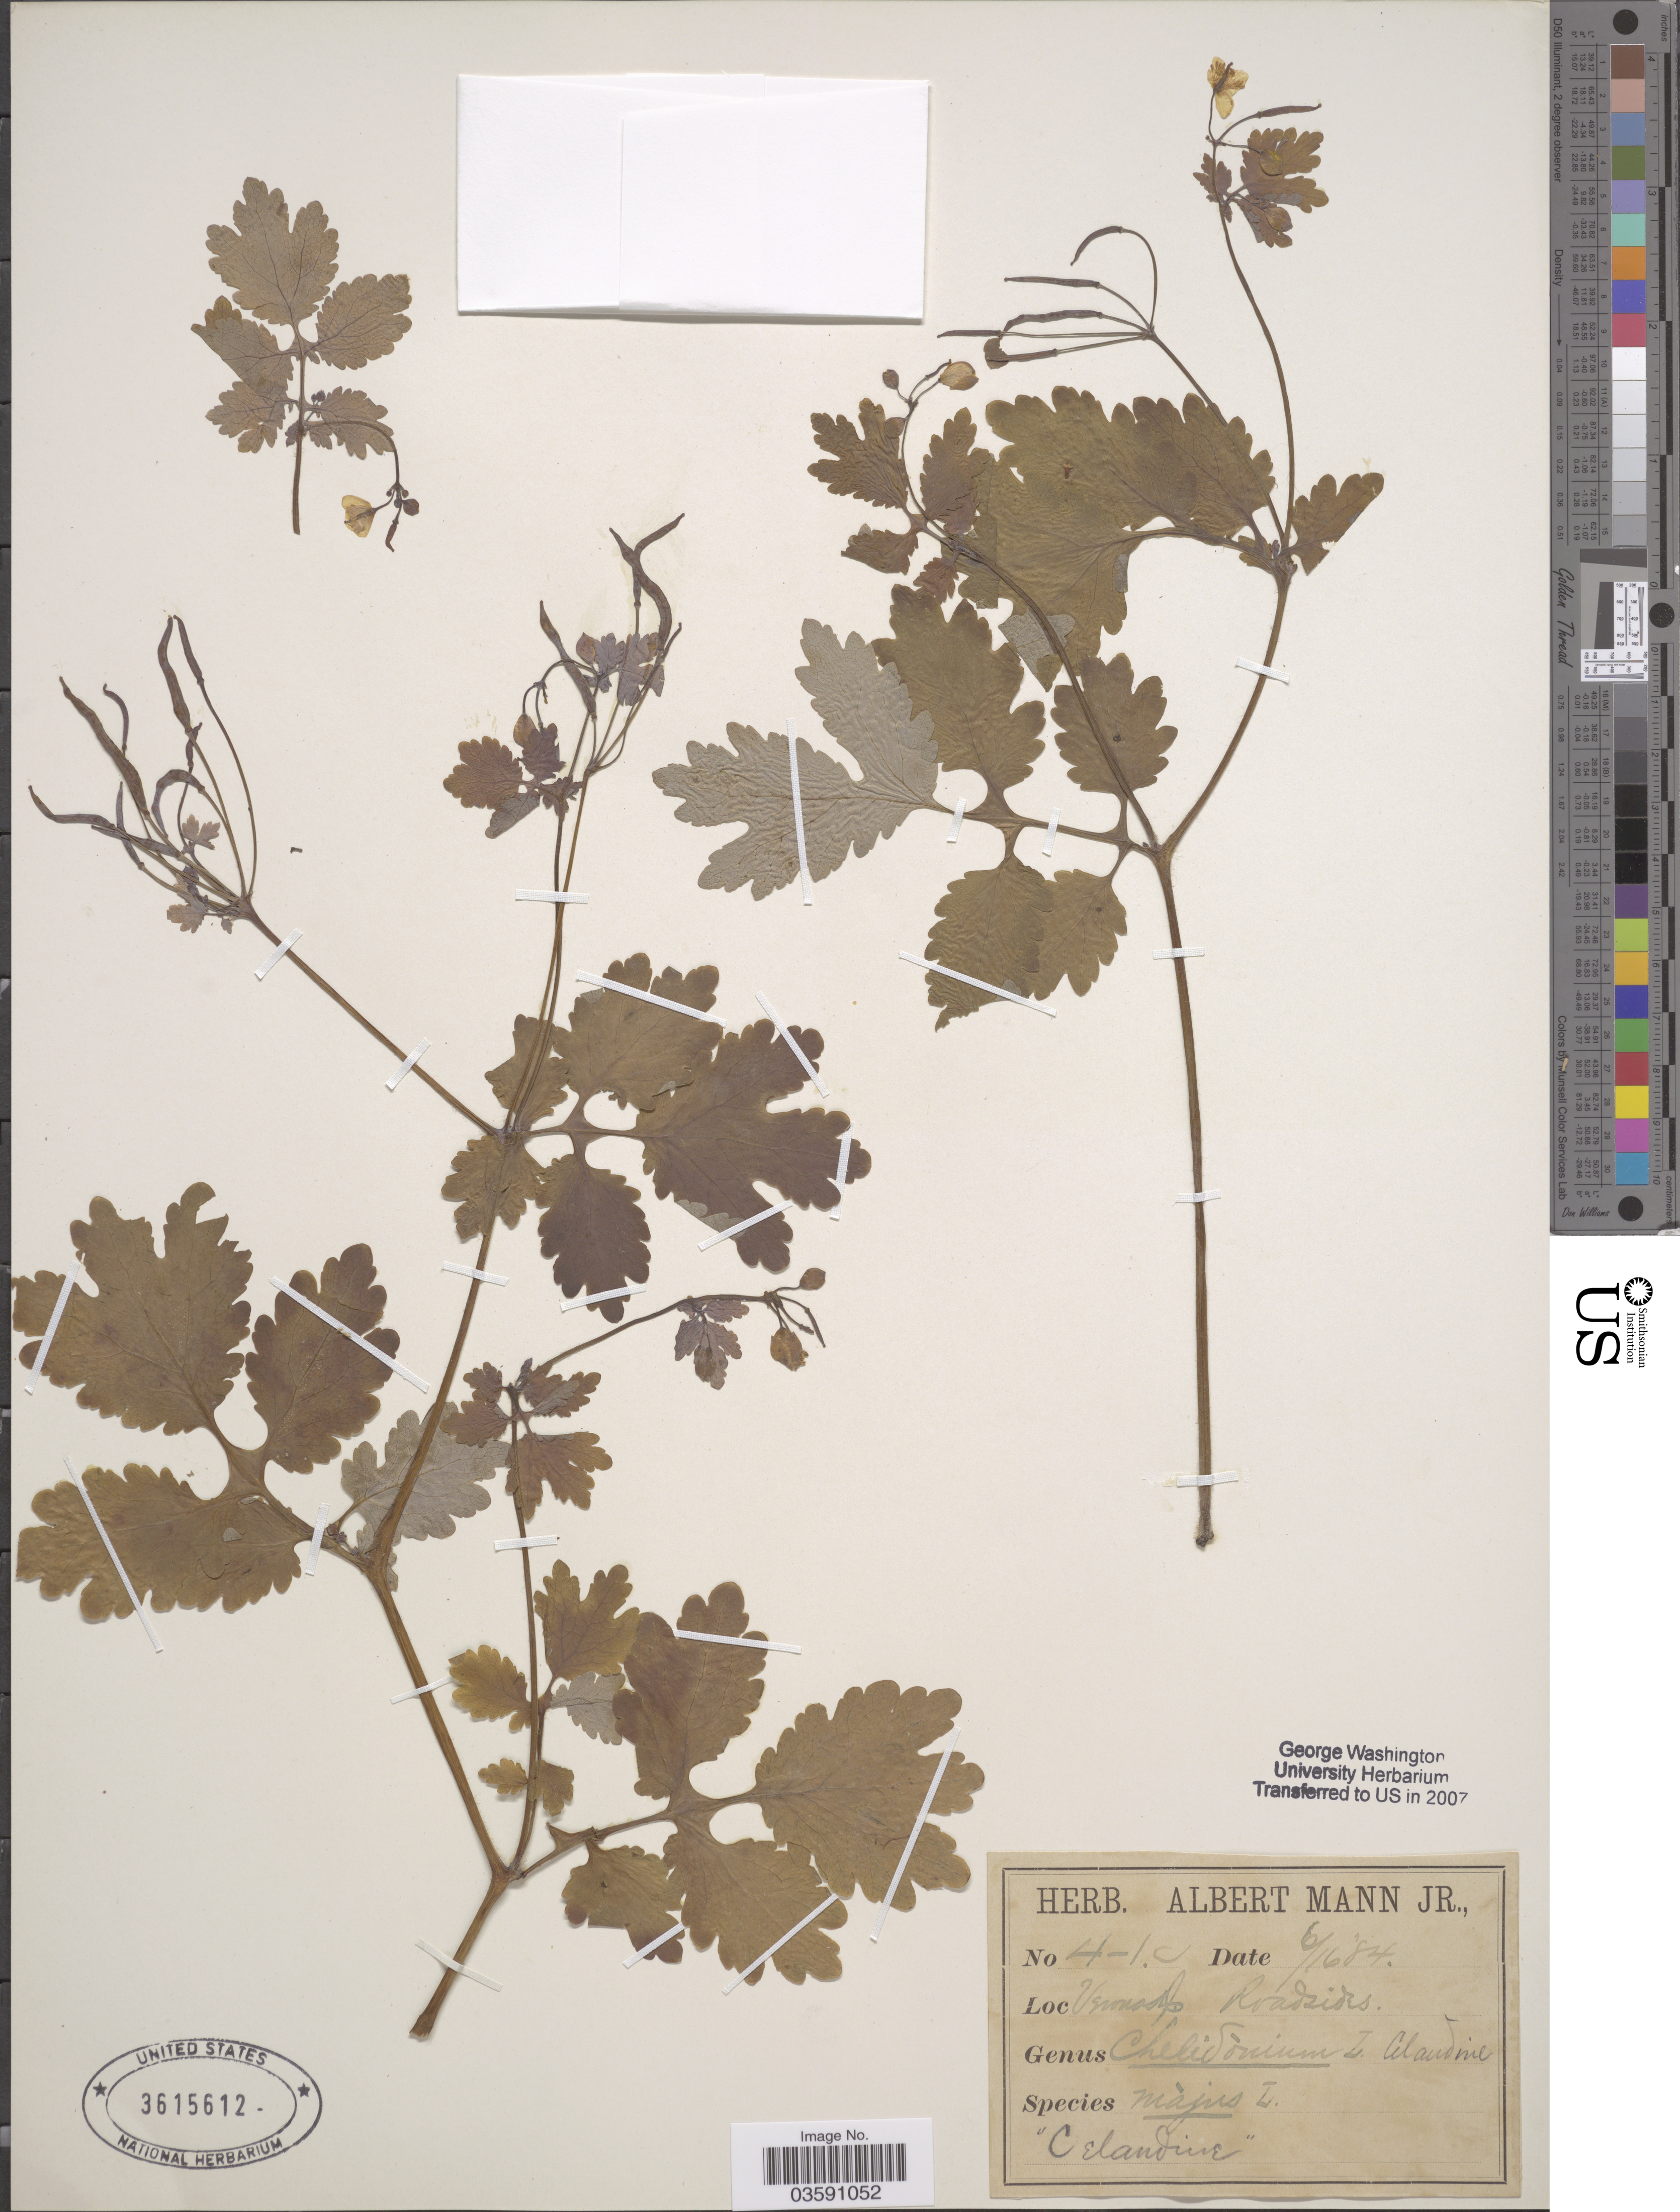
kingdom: Plantae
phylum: Tracheophyta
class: Magnoliopsida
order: Ranunculales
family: Papaveraceae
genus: Chelidonium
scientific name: Chelidonium majus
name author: L.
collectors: Ex herb. Albert Mann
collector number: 4-1.c*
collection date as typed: Transcribed d/m/y: 16/6/84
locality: Veronsop. [interpreted]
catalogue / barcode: US 3615612